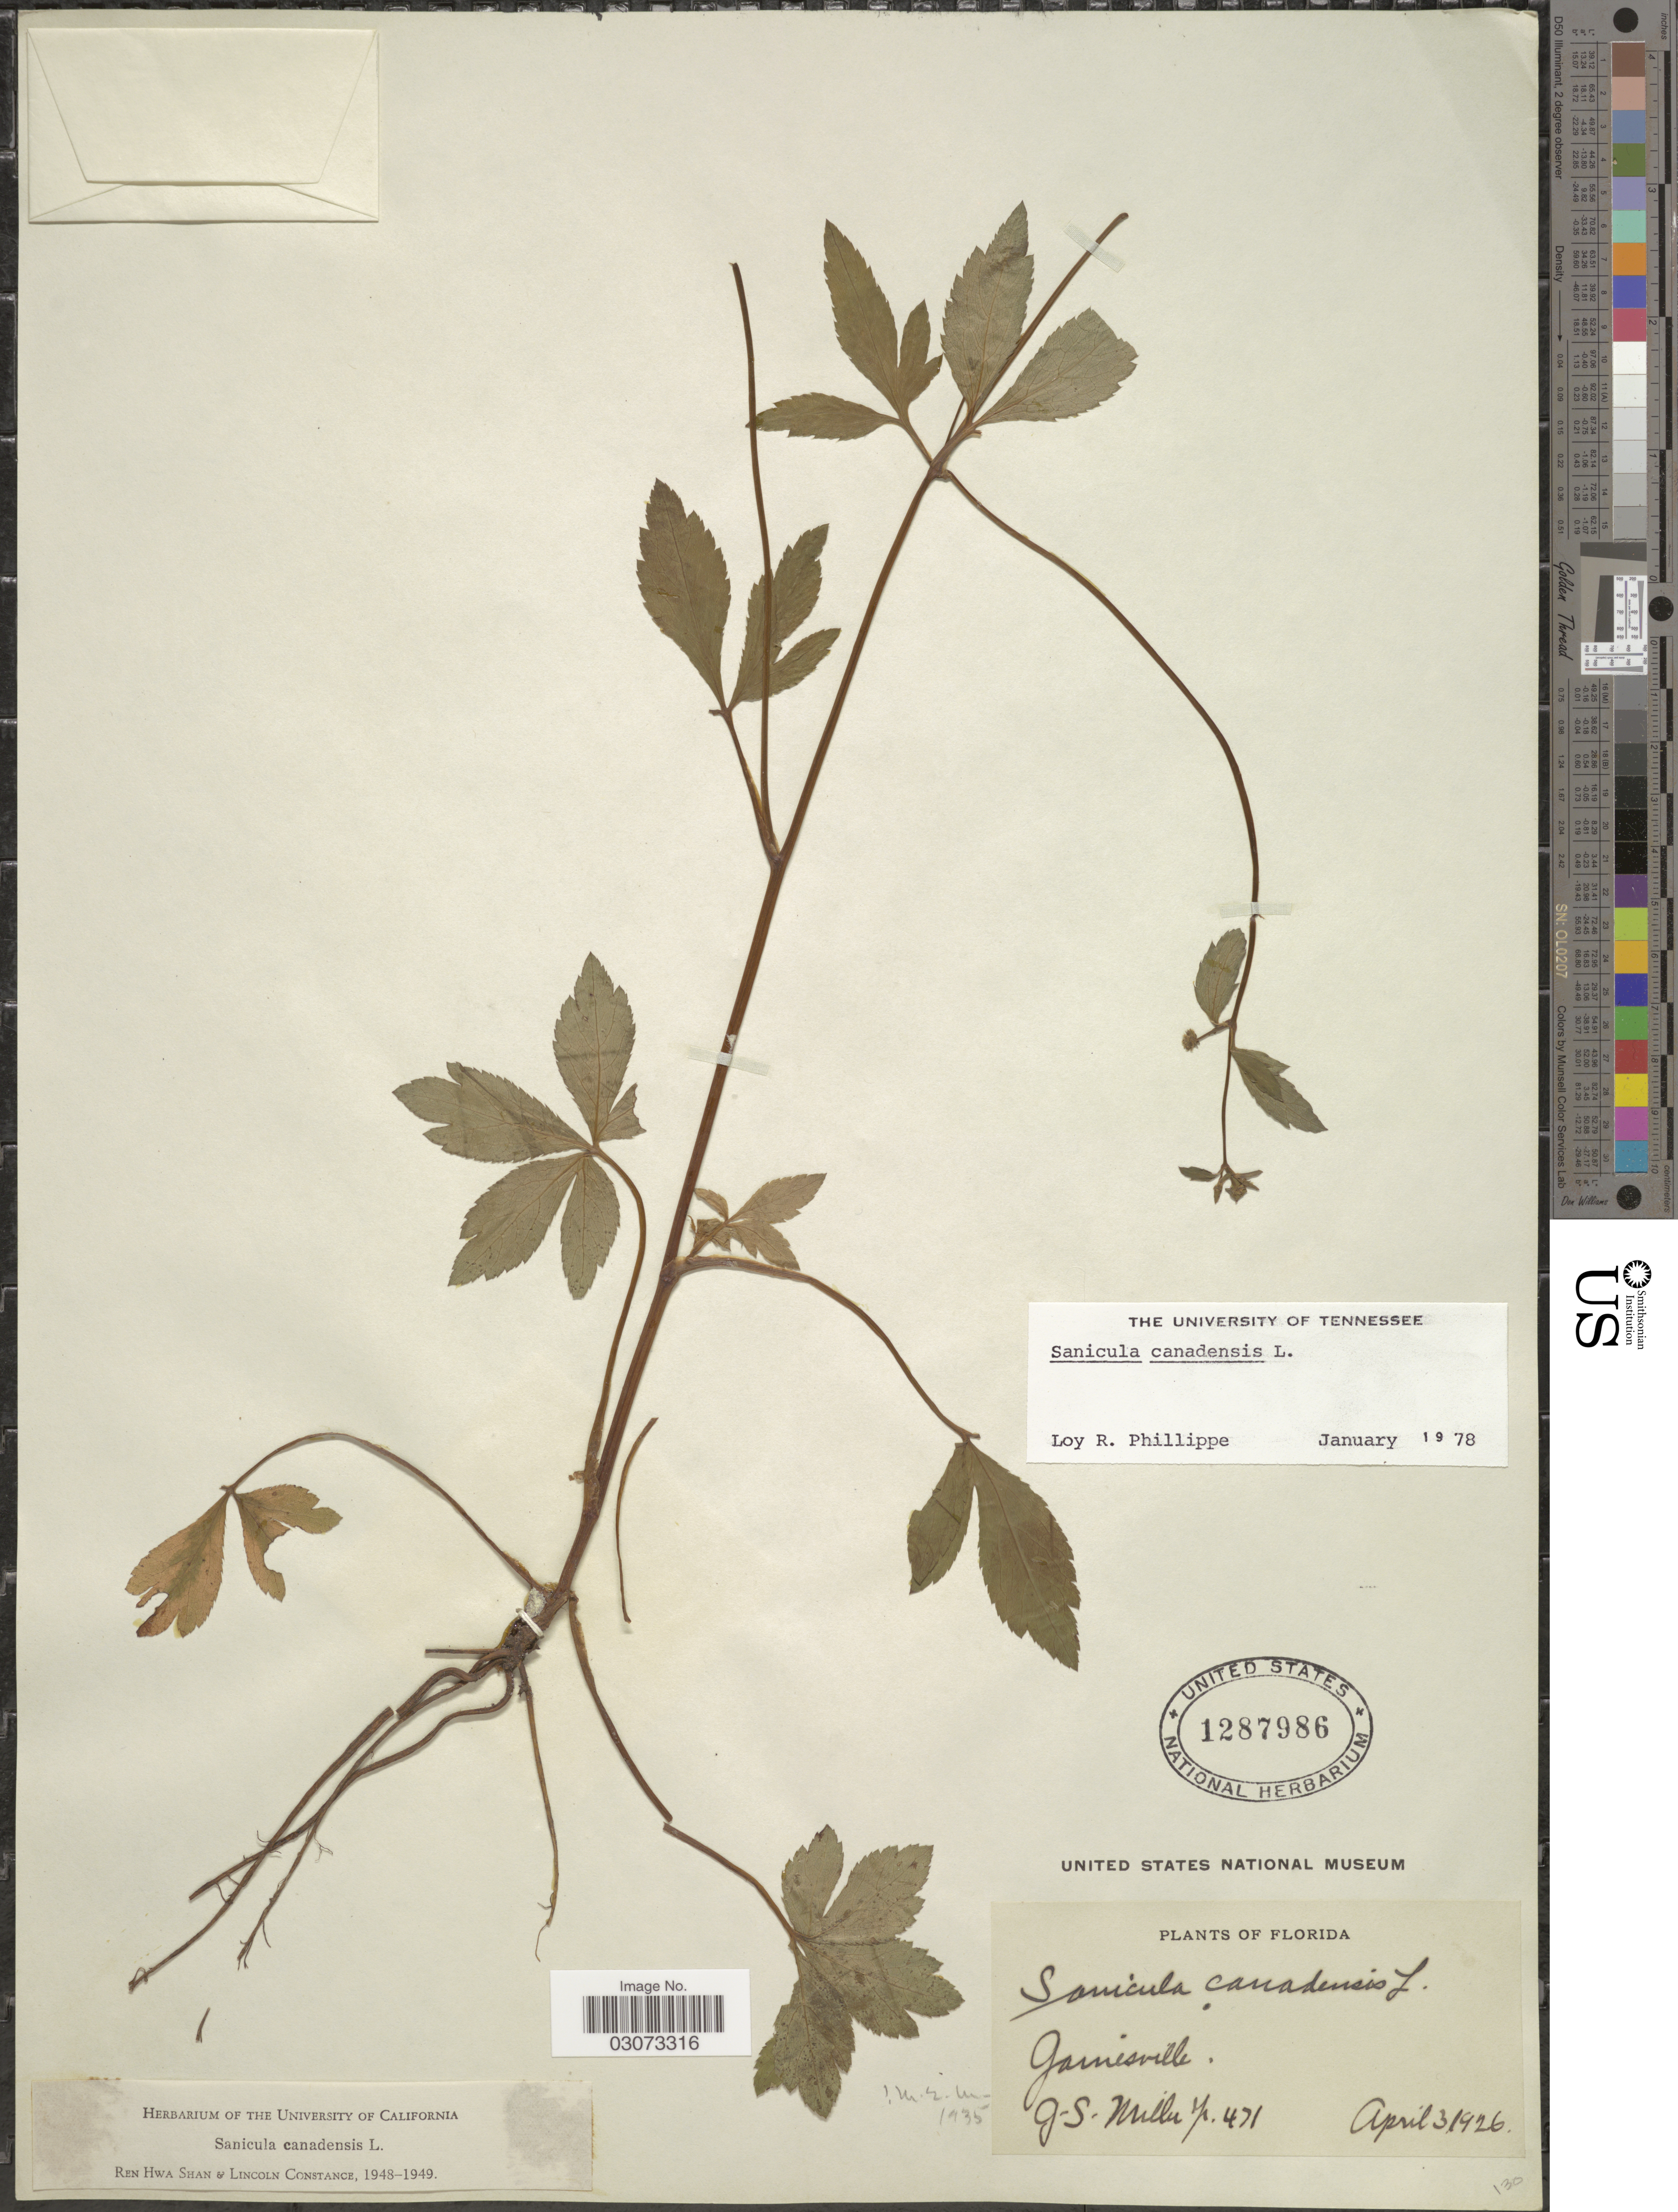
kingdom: Plantae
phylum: Tracheophyta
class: Magnoliopsida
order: Apiales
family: Apiaceae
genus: Sanicula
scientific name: Sanicula canadensis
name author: L.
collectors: G. S. Miller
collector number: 471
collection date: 1926-04-03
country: United States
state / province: Florida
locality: Gainesville.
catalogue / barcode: US 1287986